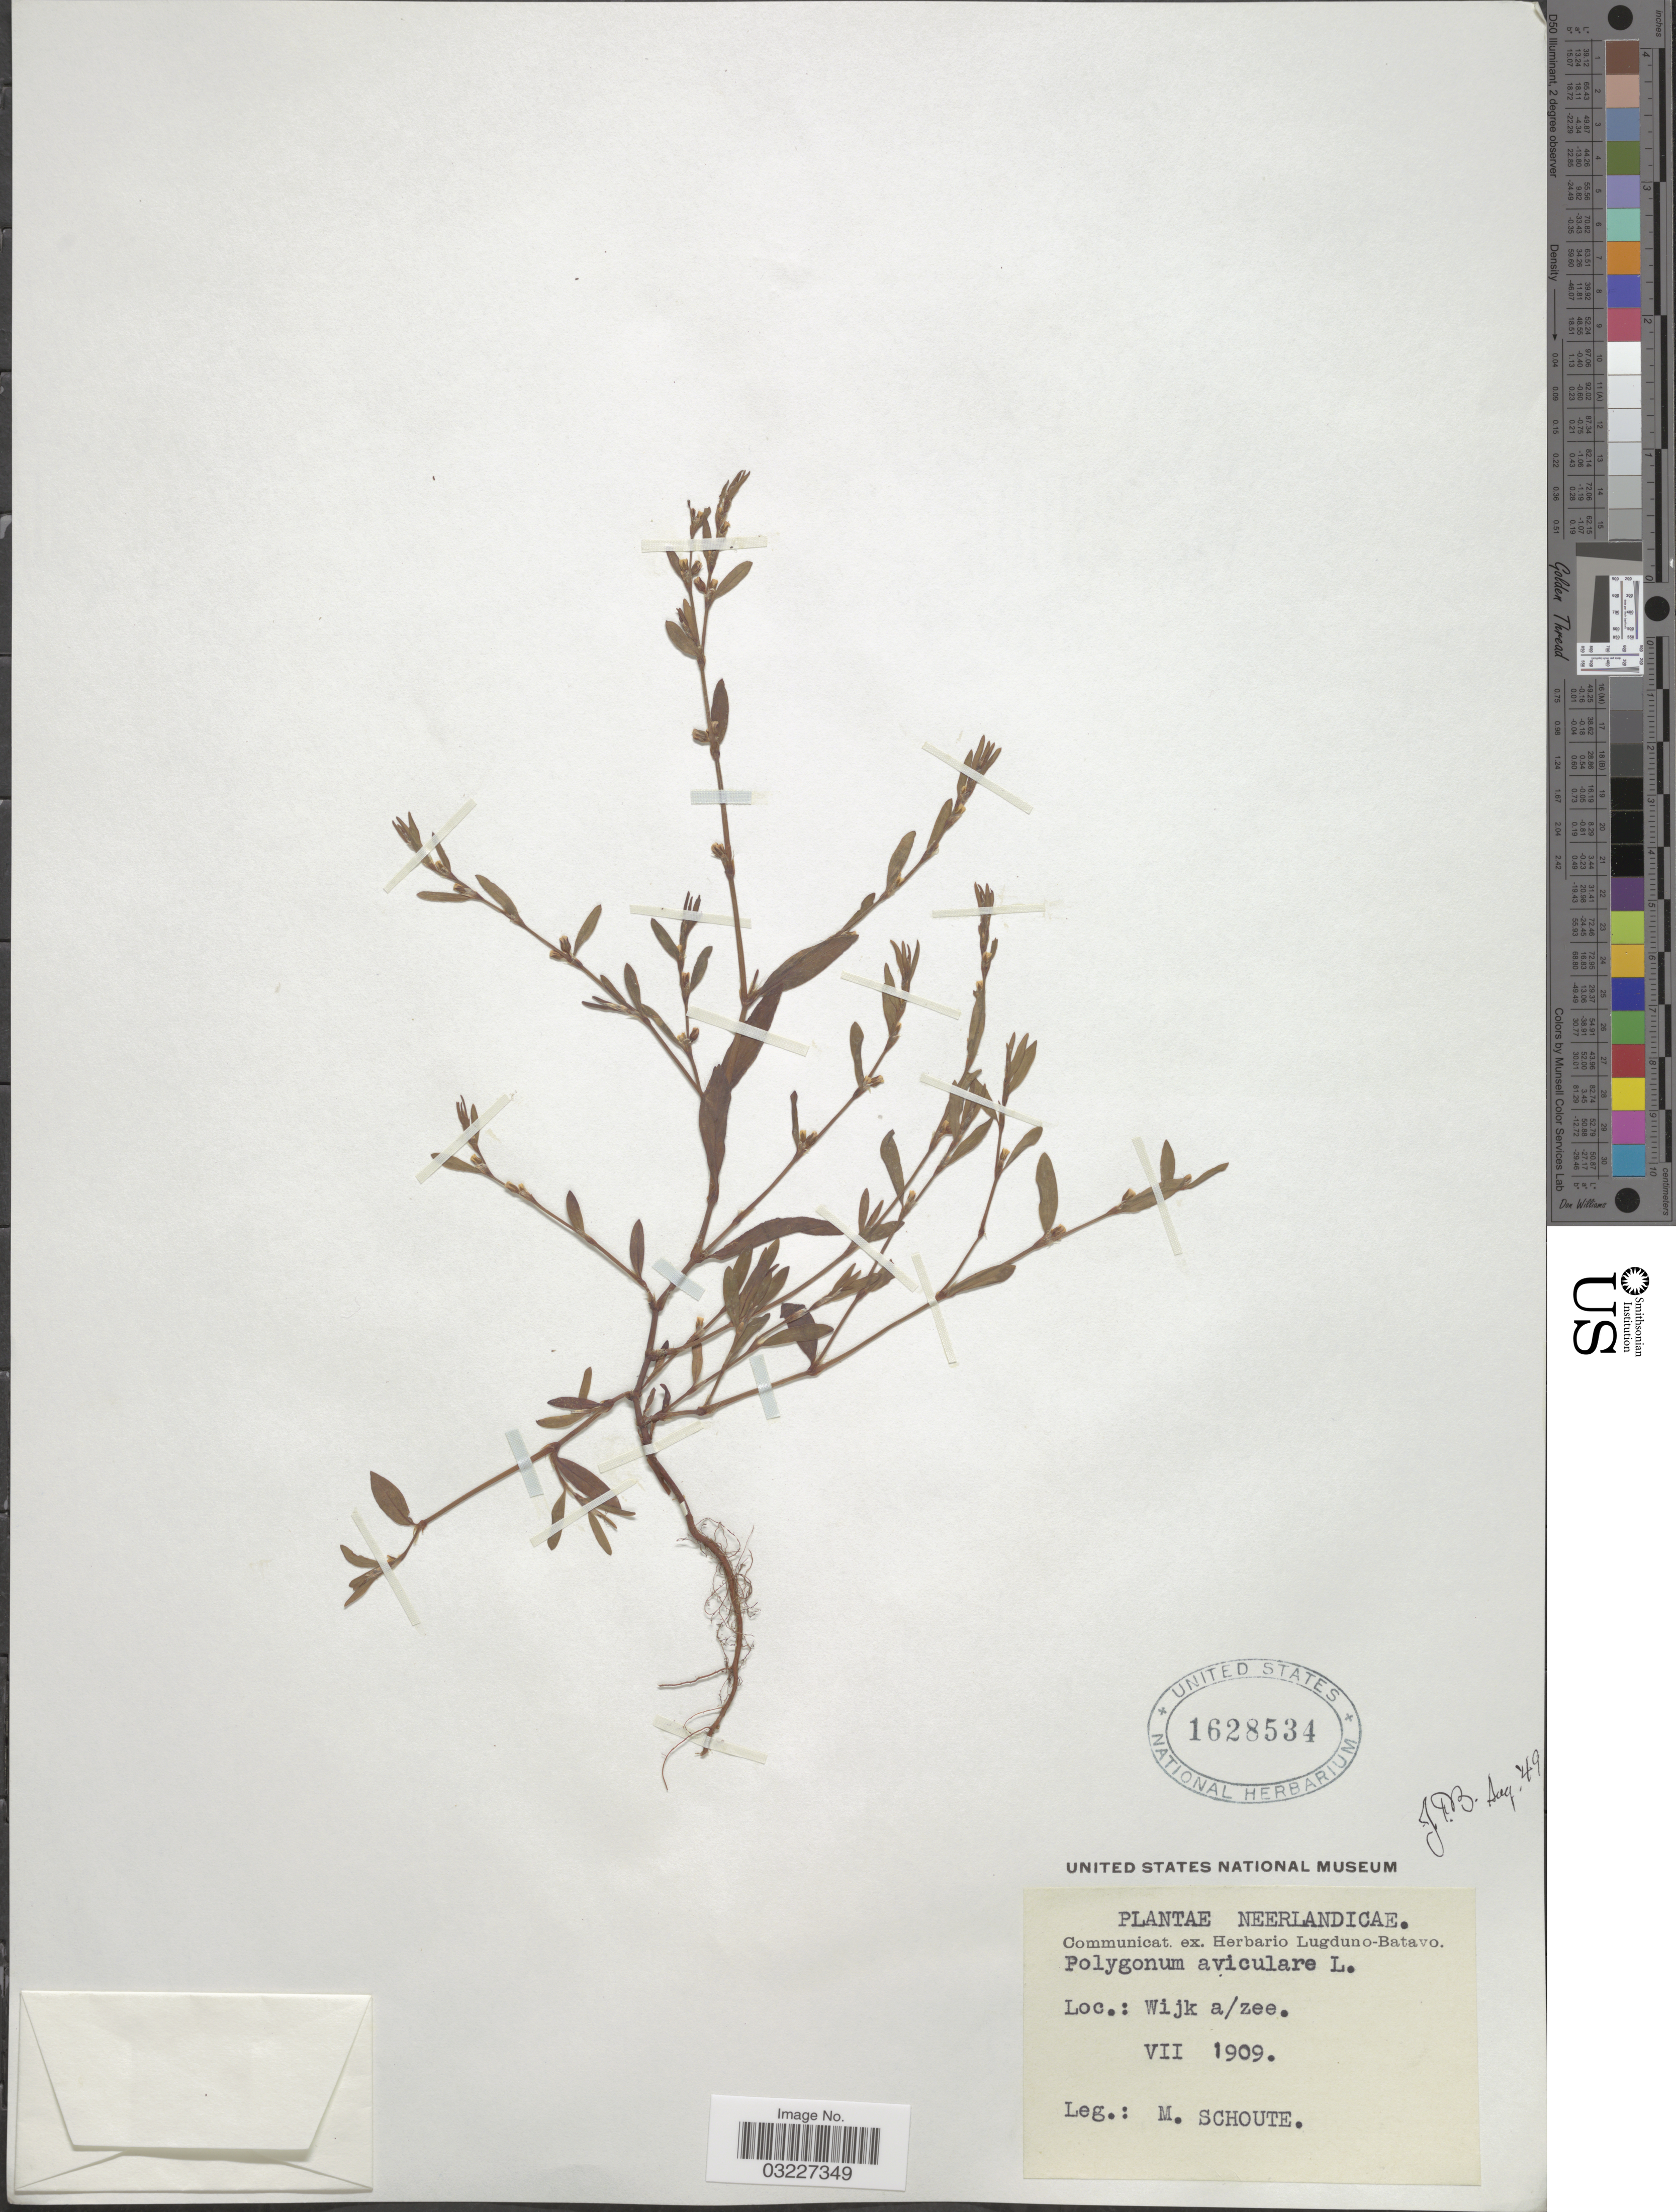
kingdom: Plantae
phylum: Tracheophyta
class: Magnoliopsida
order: Caryophyllales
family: Polygonaceae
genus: Polygonum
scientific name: Polygonum aviculare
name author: L.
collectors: M. Schoute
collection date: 1909-07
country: Netherlands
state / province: Noord Holland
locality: Wijk a/zee.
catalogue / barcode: US 1628534